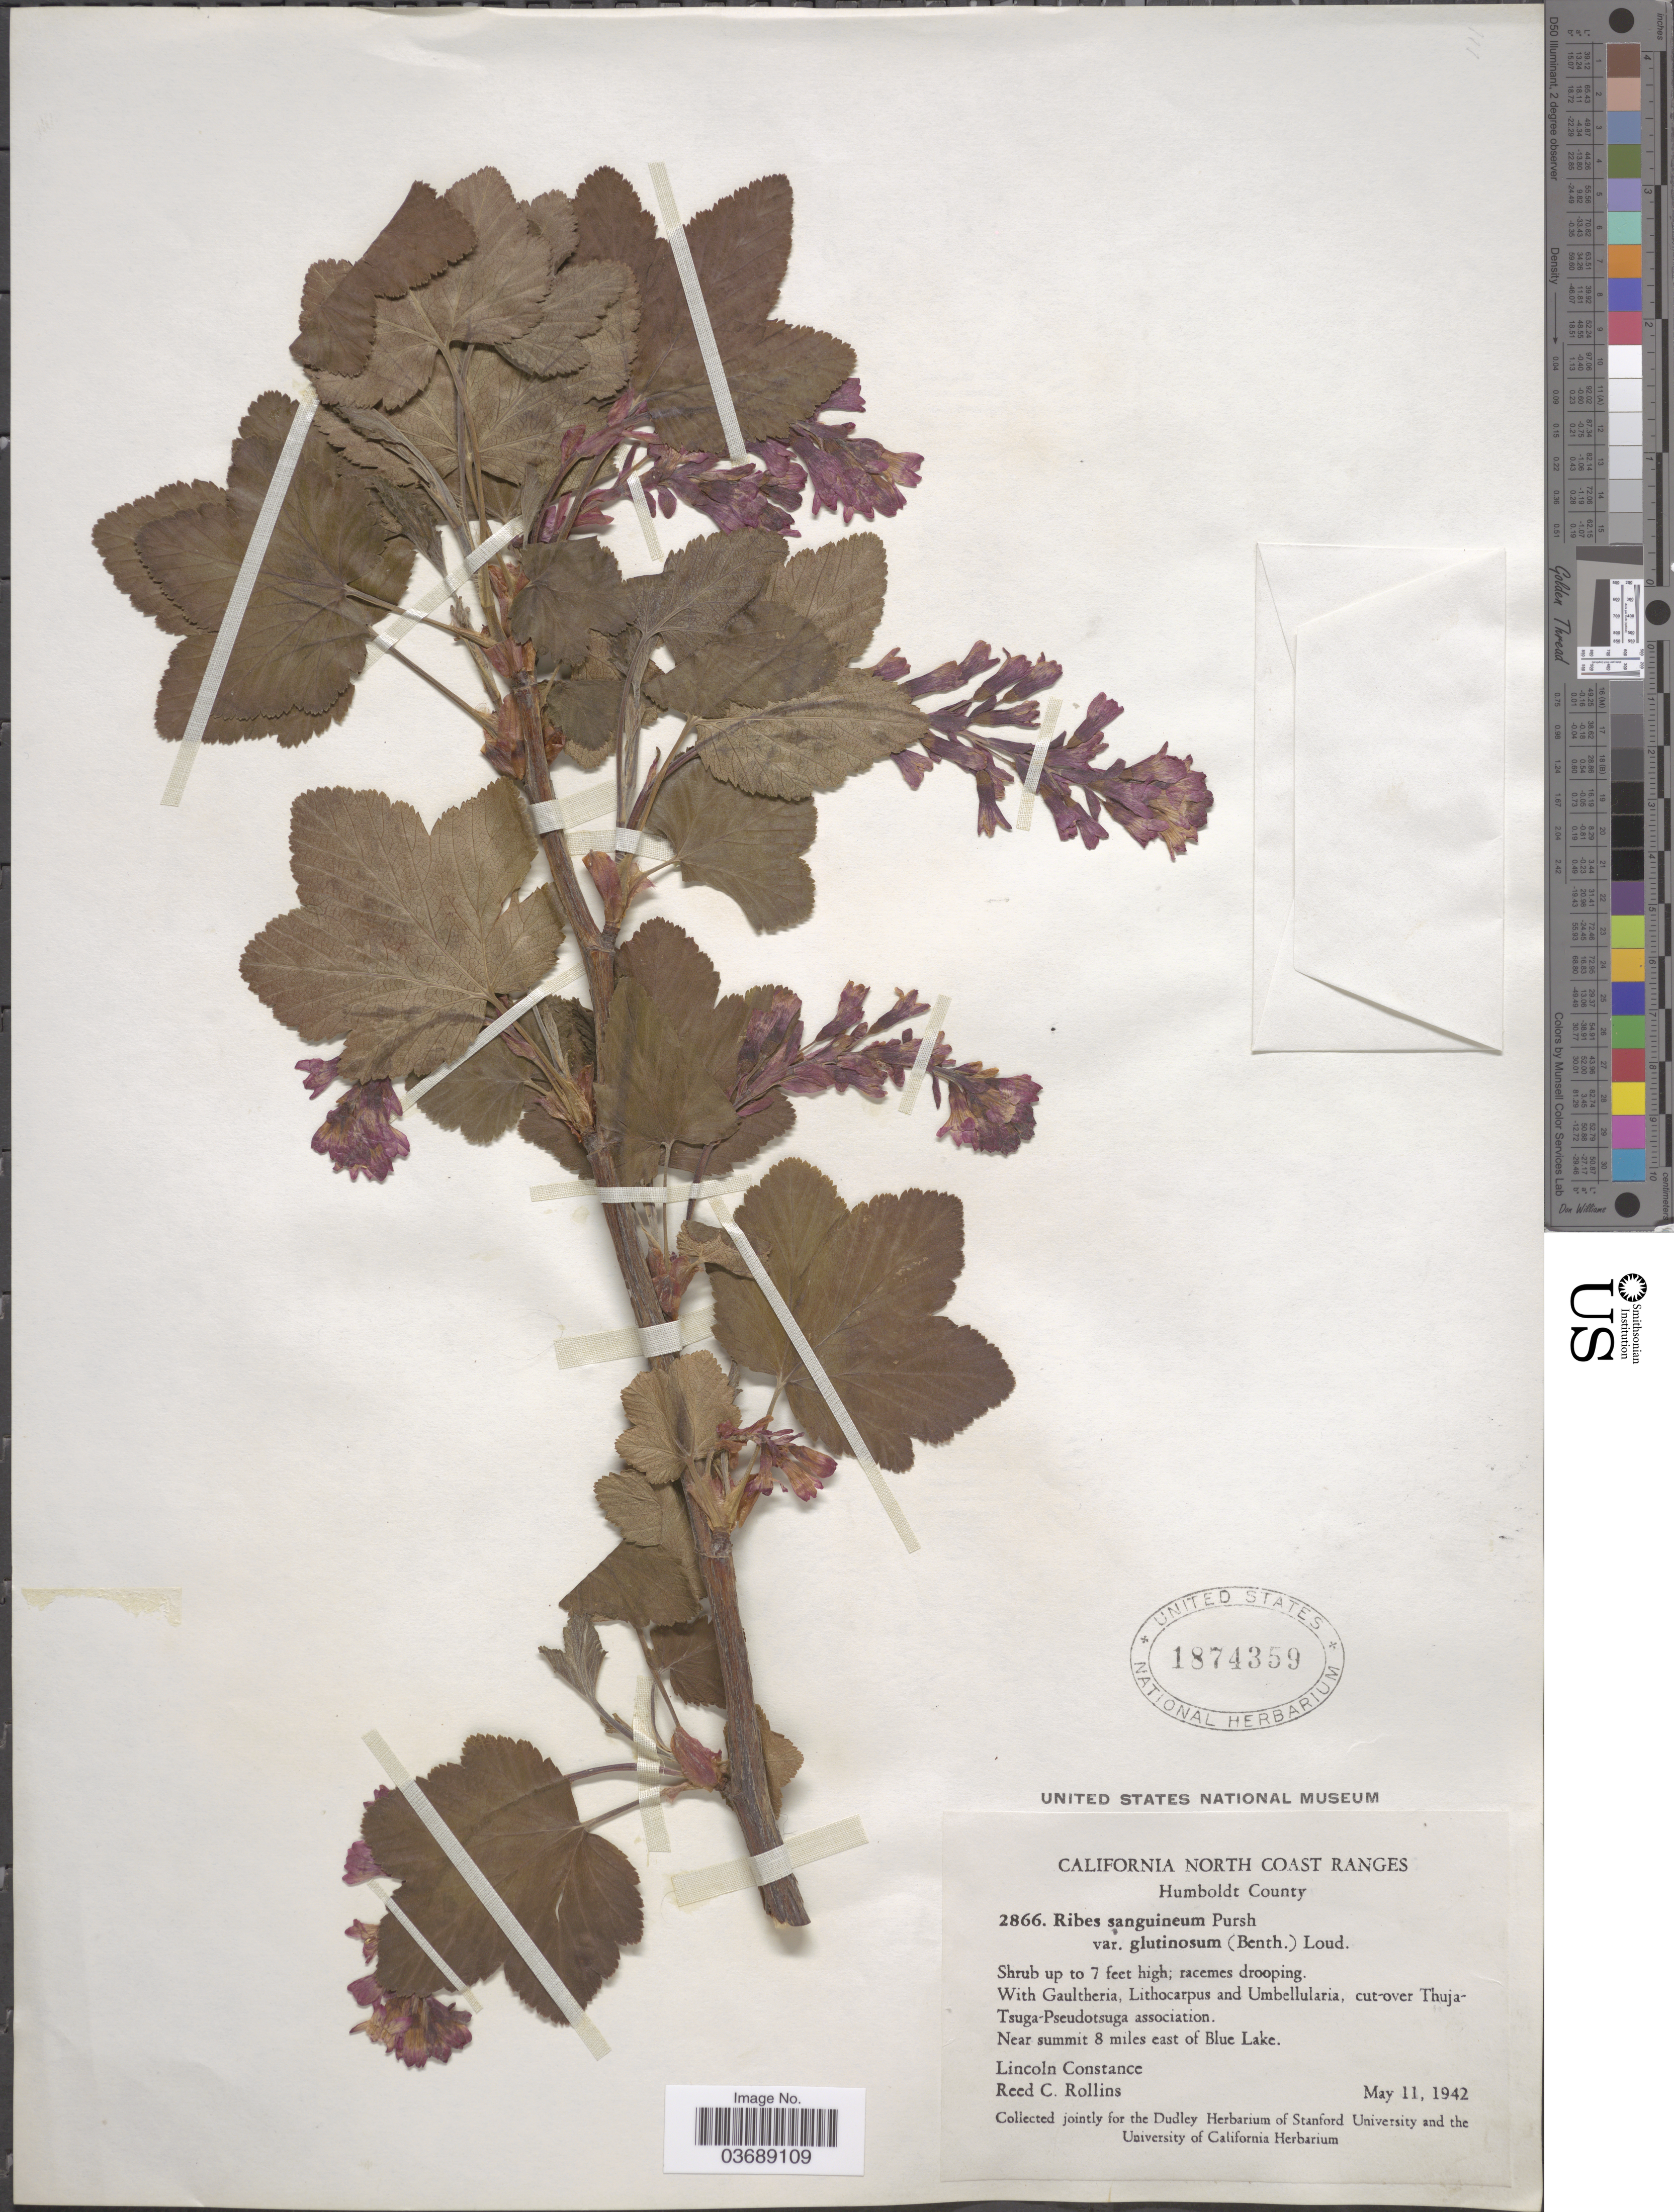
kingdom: Plantae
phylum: Tracheophyta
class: Magnoliopsida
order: Saxifragales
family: Grossulariaceae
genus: Ribes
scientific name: Ribes sanguineum var. glutinosum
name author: (Benth.) Loudon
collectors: L. Constance & R. C. Rollins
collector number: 2866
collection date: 1942-05-11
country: United States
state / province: California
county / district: Humboldt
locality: California North Coast Ranges. Humboldt County. Near summit 8 miles east of Blue Lake.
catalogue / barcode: US 1874359